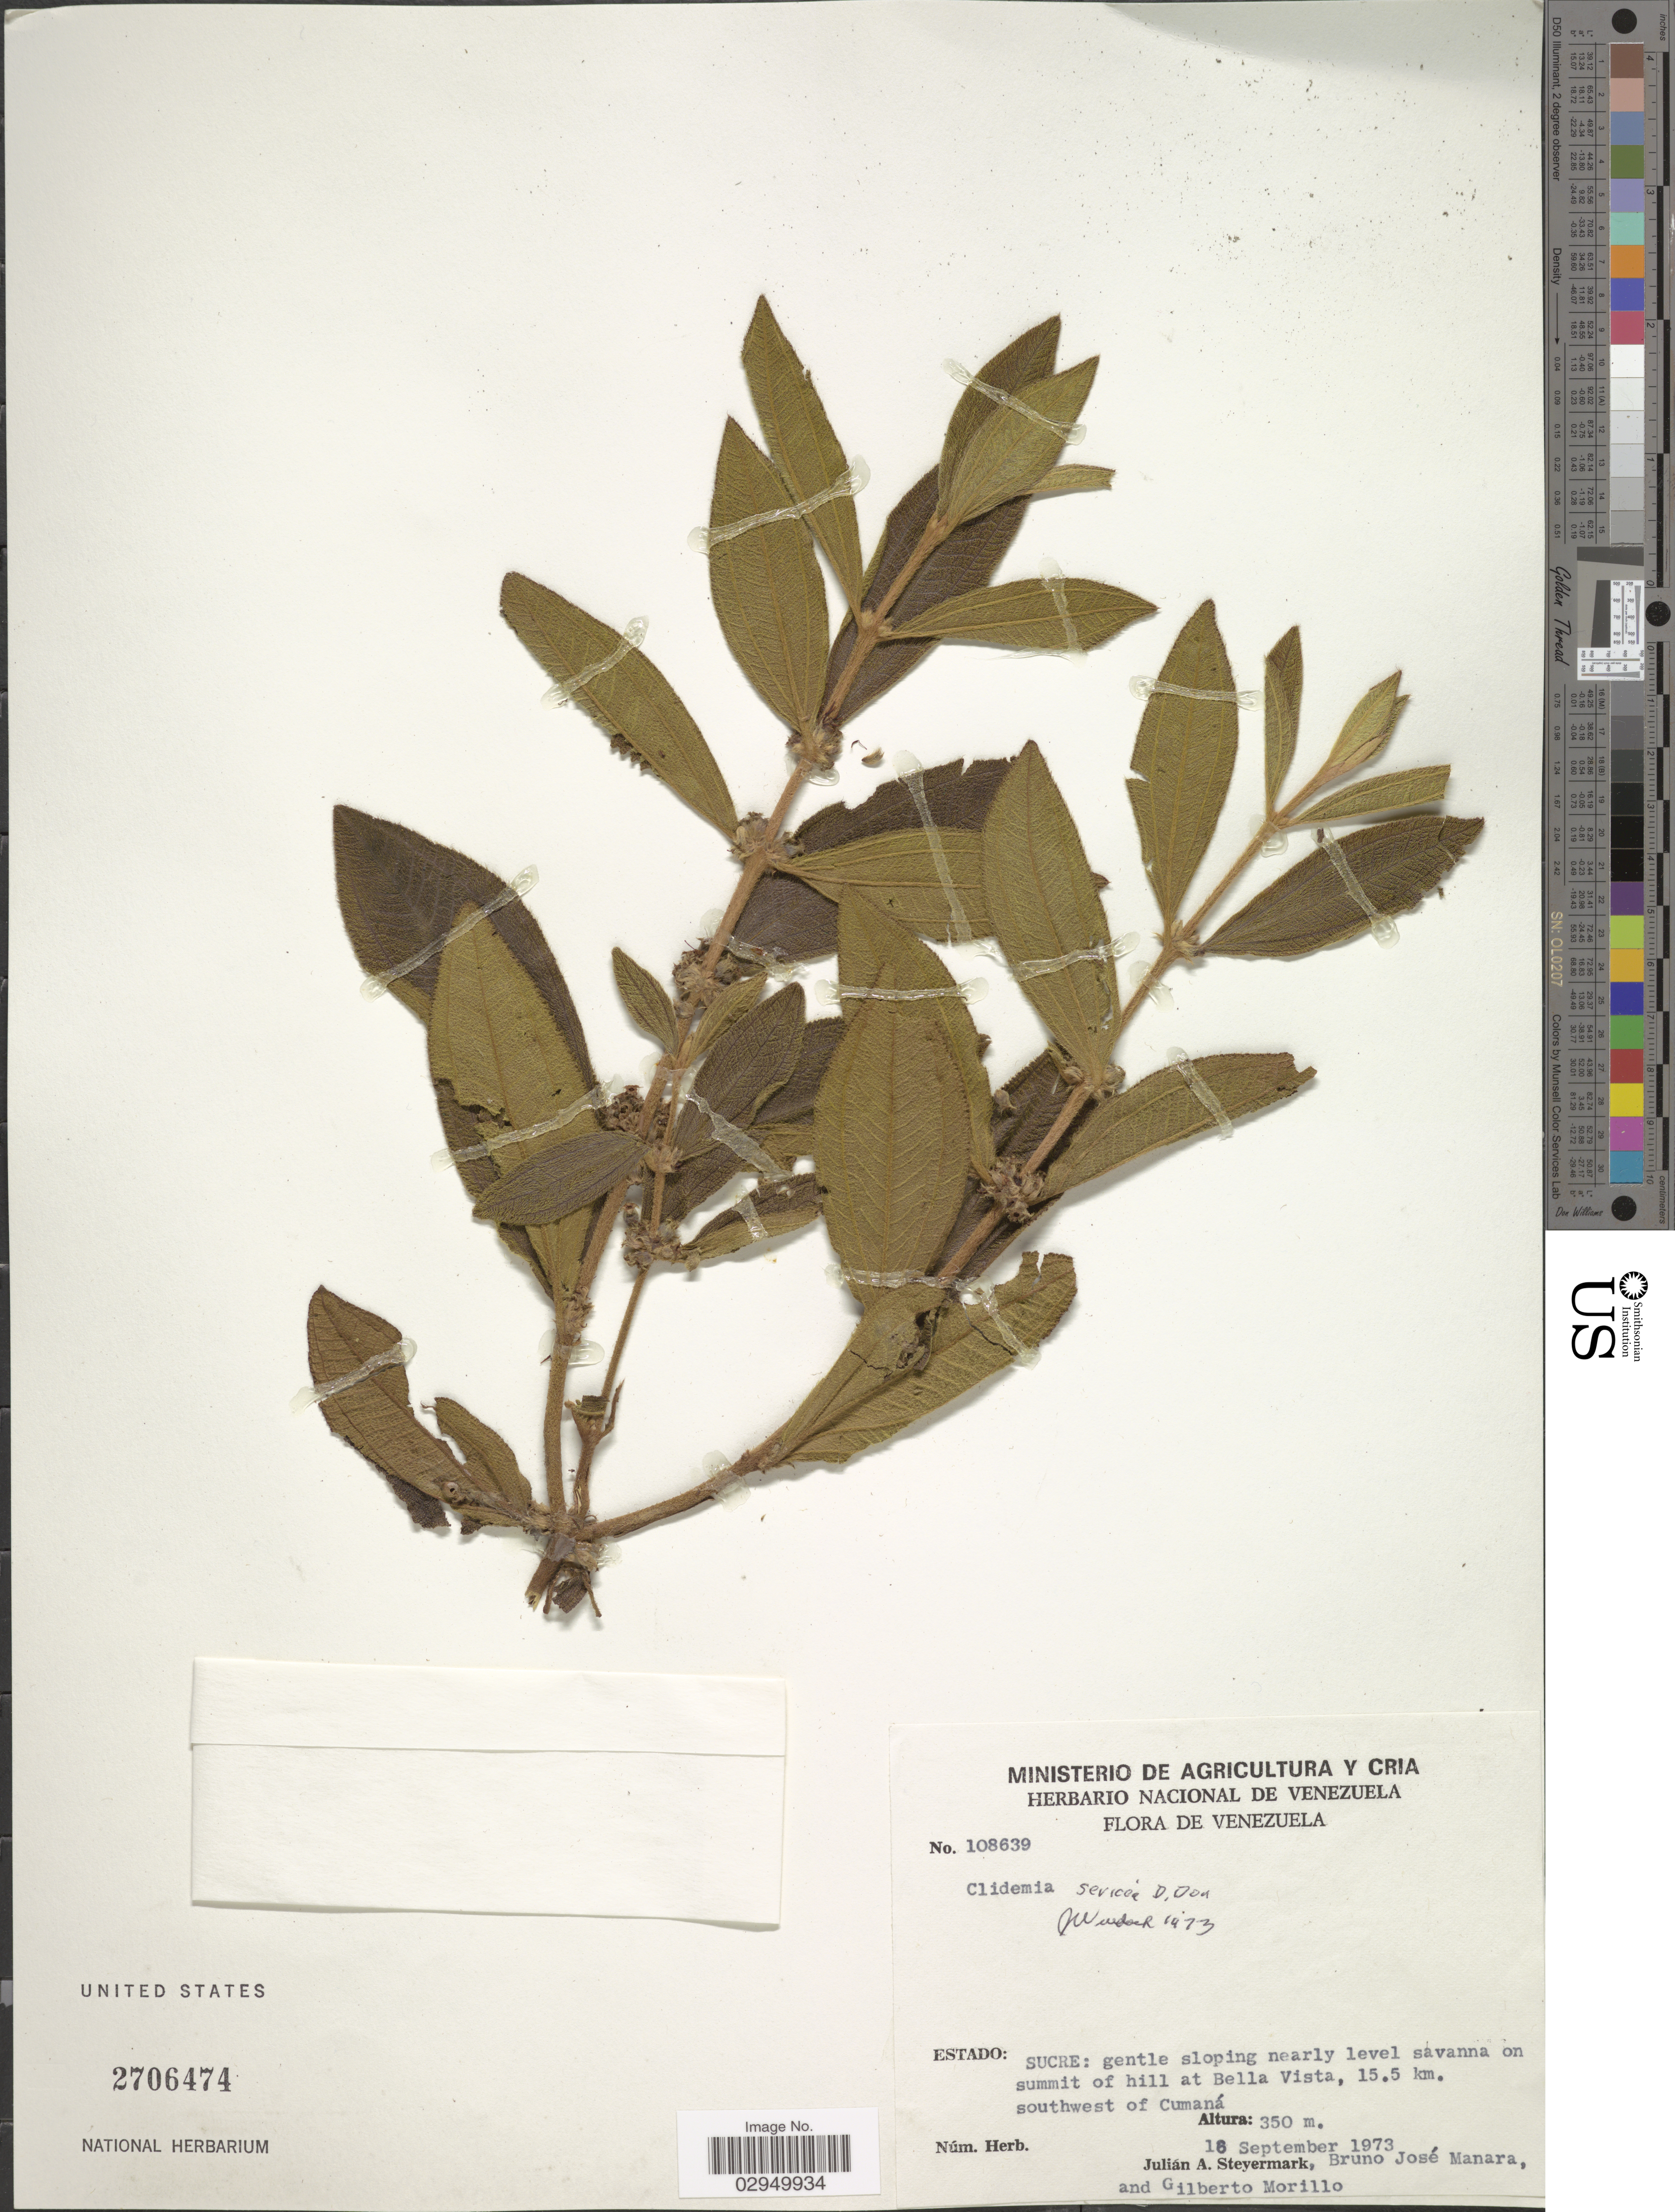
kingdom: Plantae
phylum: Tracheophyta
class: Magnoliopsida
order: Myrtales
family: Melastomataceae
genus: Clidemia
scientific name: Clidemia rubra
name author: (Aubl.) Mart.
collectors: J. Steyermark, B. Manara & G. N. Morillo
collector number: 108639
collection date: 1973-09-16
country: Venezuela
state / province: Sucre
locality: Gentle sloping nearly level savanna on summit of hill at Bella Vista, 15.5 km. southwest of Cumaná.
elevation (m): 350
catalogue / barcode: US 2706474